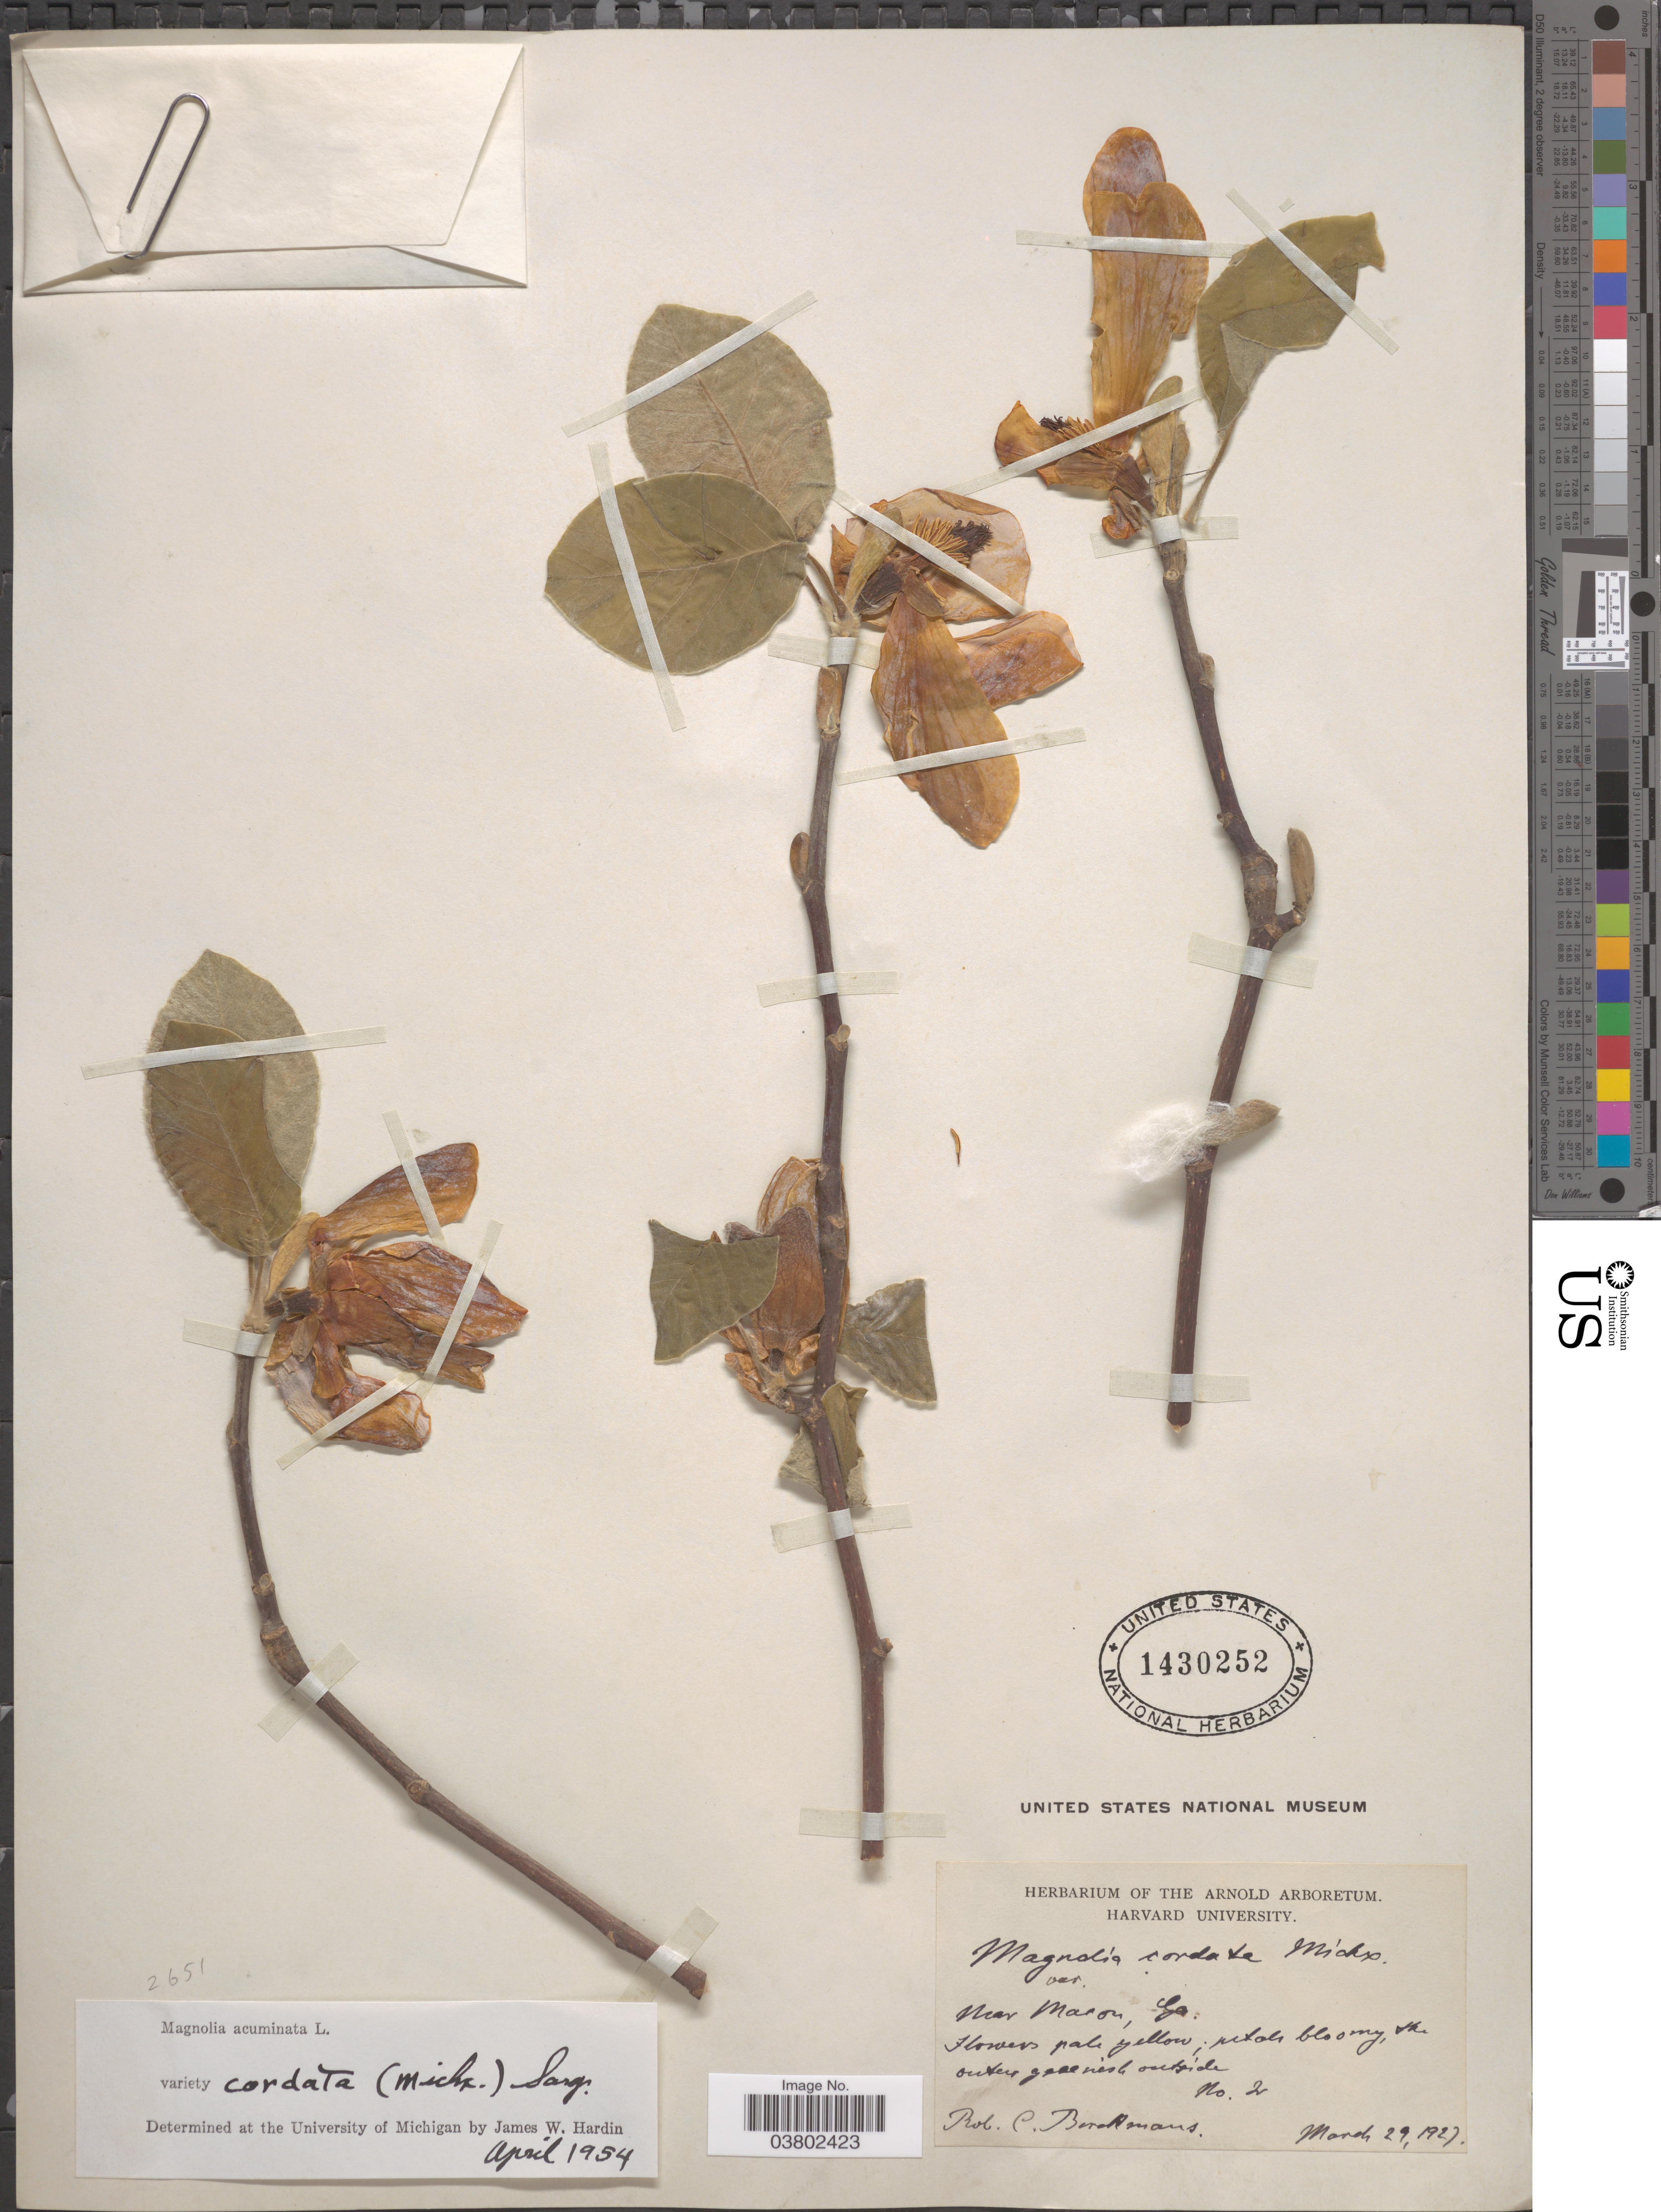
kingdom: Plantae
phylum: Tracheophyta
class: Magnoliopsida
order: Magnoliales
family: Magnoliaceae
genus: Magnolia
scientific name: Magnolia acuminata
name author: (L.) L.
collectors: R. Berckmans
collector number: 2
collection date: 1927-03-29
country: United States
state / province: Georgia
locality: Near Macon.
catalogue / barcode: US 1430252